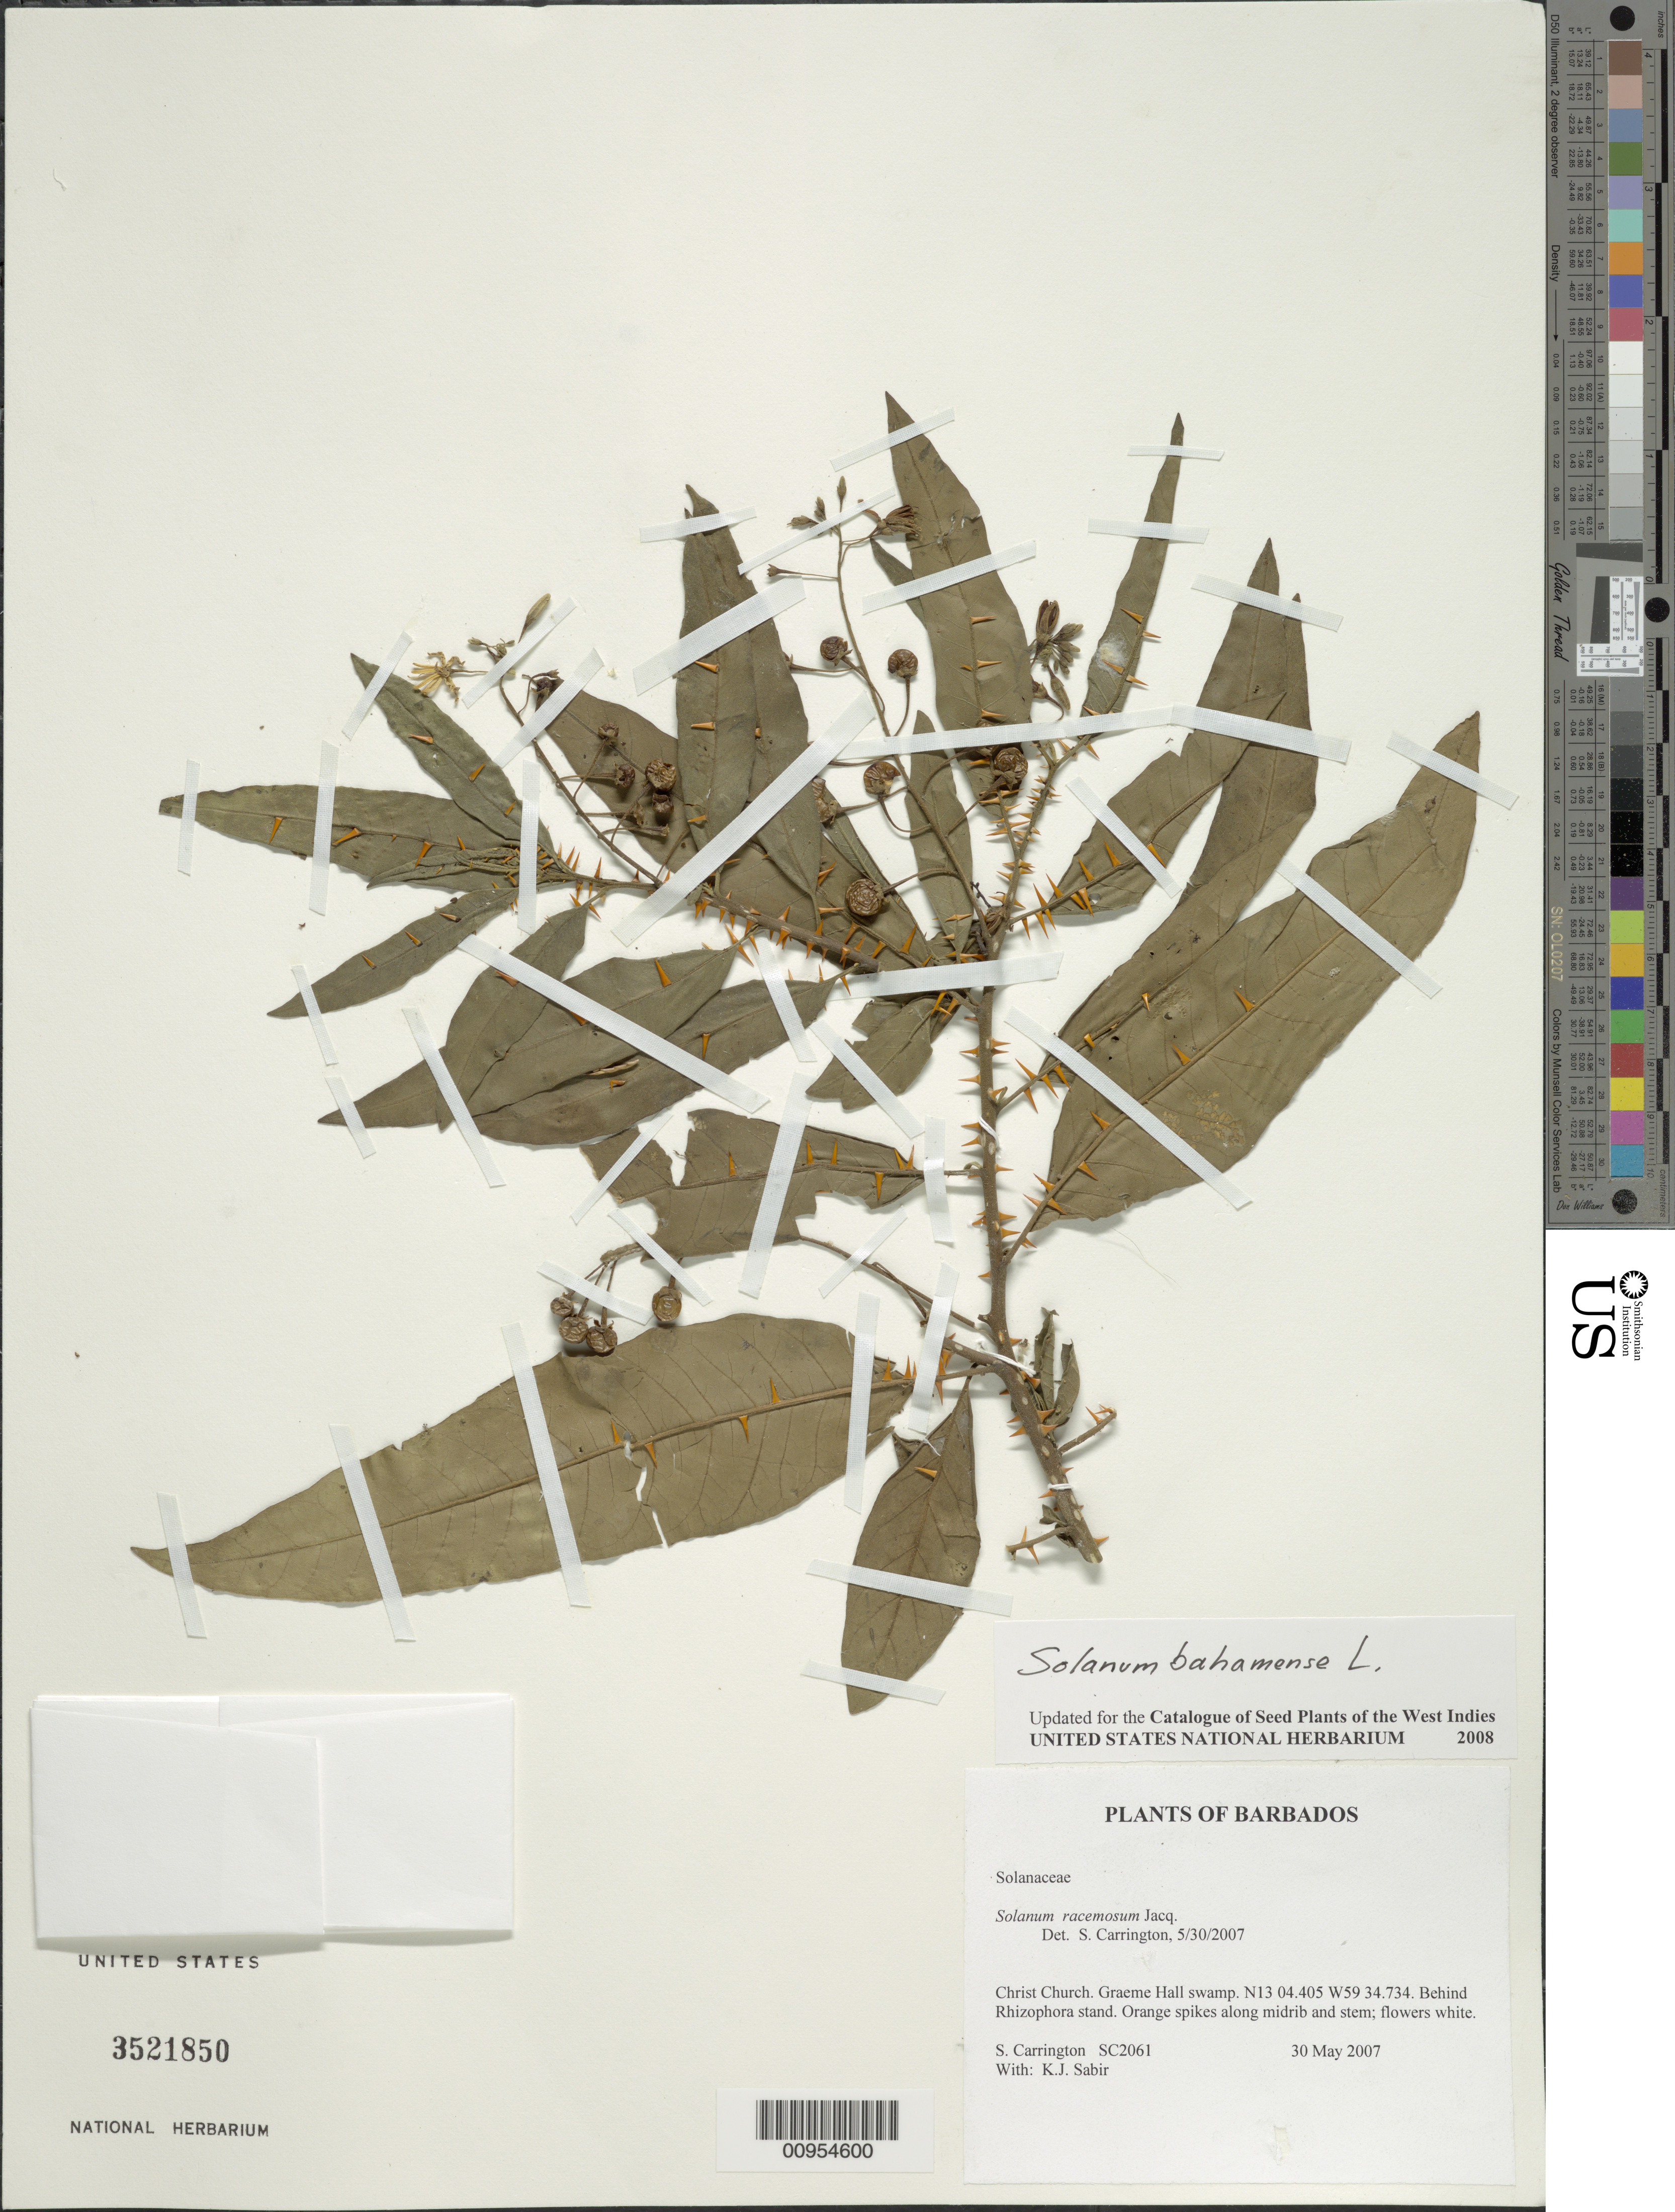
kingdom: Plantae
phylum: Tracheophyta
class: Magnoliopsida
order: Solanales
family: Solanaceae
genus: Solanum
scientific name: Solanum bahamense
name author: L.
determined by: Strong, M. T., (US), Smithsonian Institution - National Museum of Natural History (UNITED STATES)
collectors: C. M. S. Carrington & K. Sabir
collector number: SC 2061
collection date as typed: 30 May 2007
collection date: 2007-05-30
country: Barbados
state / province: Christ Church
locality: Graeme Hall swamp.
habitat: Behind Rhizophora stand.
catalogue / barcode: US 3521850